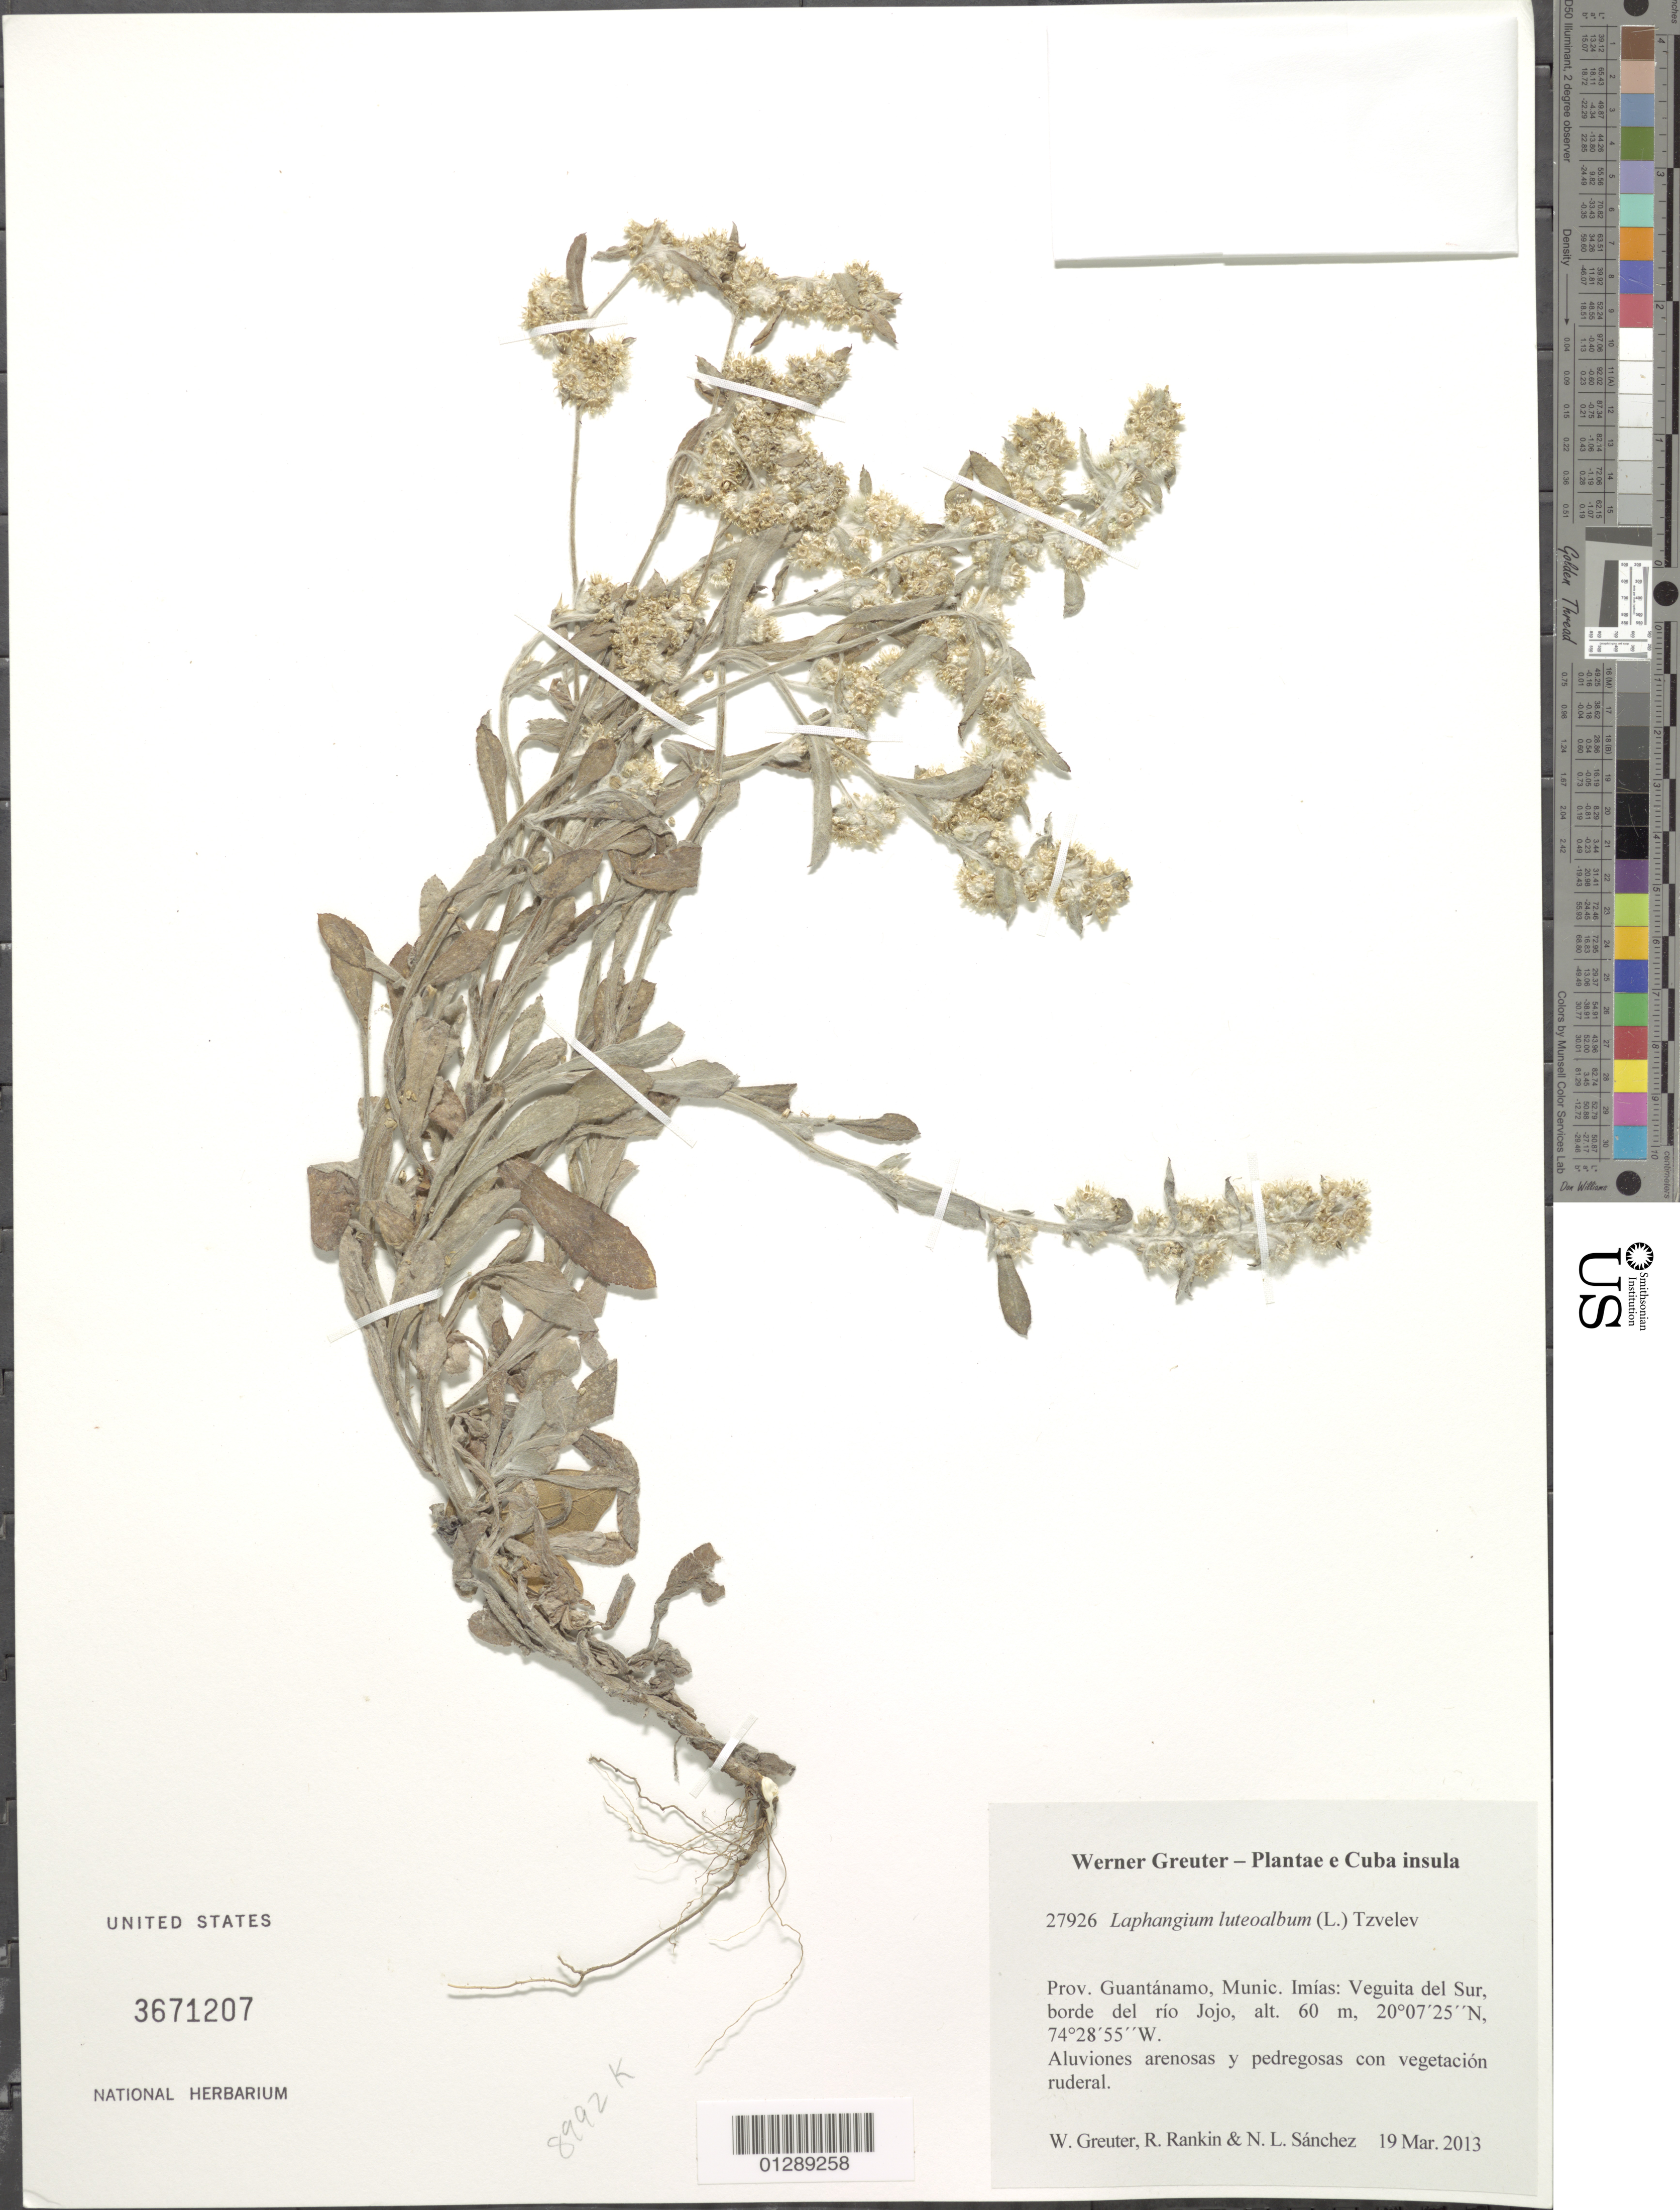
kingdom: Plantae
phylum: Tracheophyta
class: Magnoliopsida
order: Asterales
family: Asteraceae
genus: Gamochaeta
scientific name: Gamochaeta pensylvanica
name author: (Willd.) Cabrera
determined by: Nesom, Guy L.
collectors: W. R. Greuter, R. Rankin Rodriguez & N. Sanchez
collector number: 27926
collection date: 2013-03-19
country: Cuba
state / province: Guantanamo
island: Cuba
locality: Munic. Imías: Veguita del Sur, borde del río Jojo.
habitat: Aluviones arenosas y pedregosas vegetación ruderal.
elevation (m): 60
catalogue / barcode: US 3671207